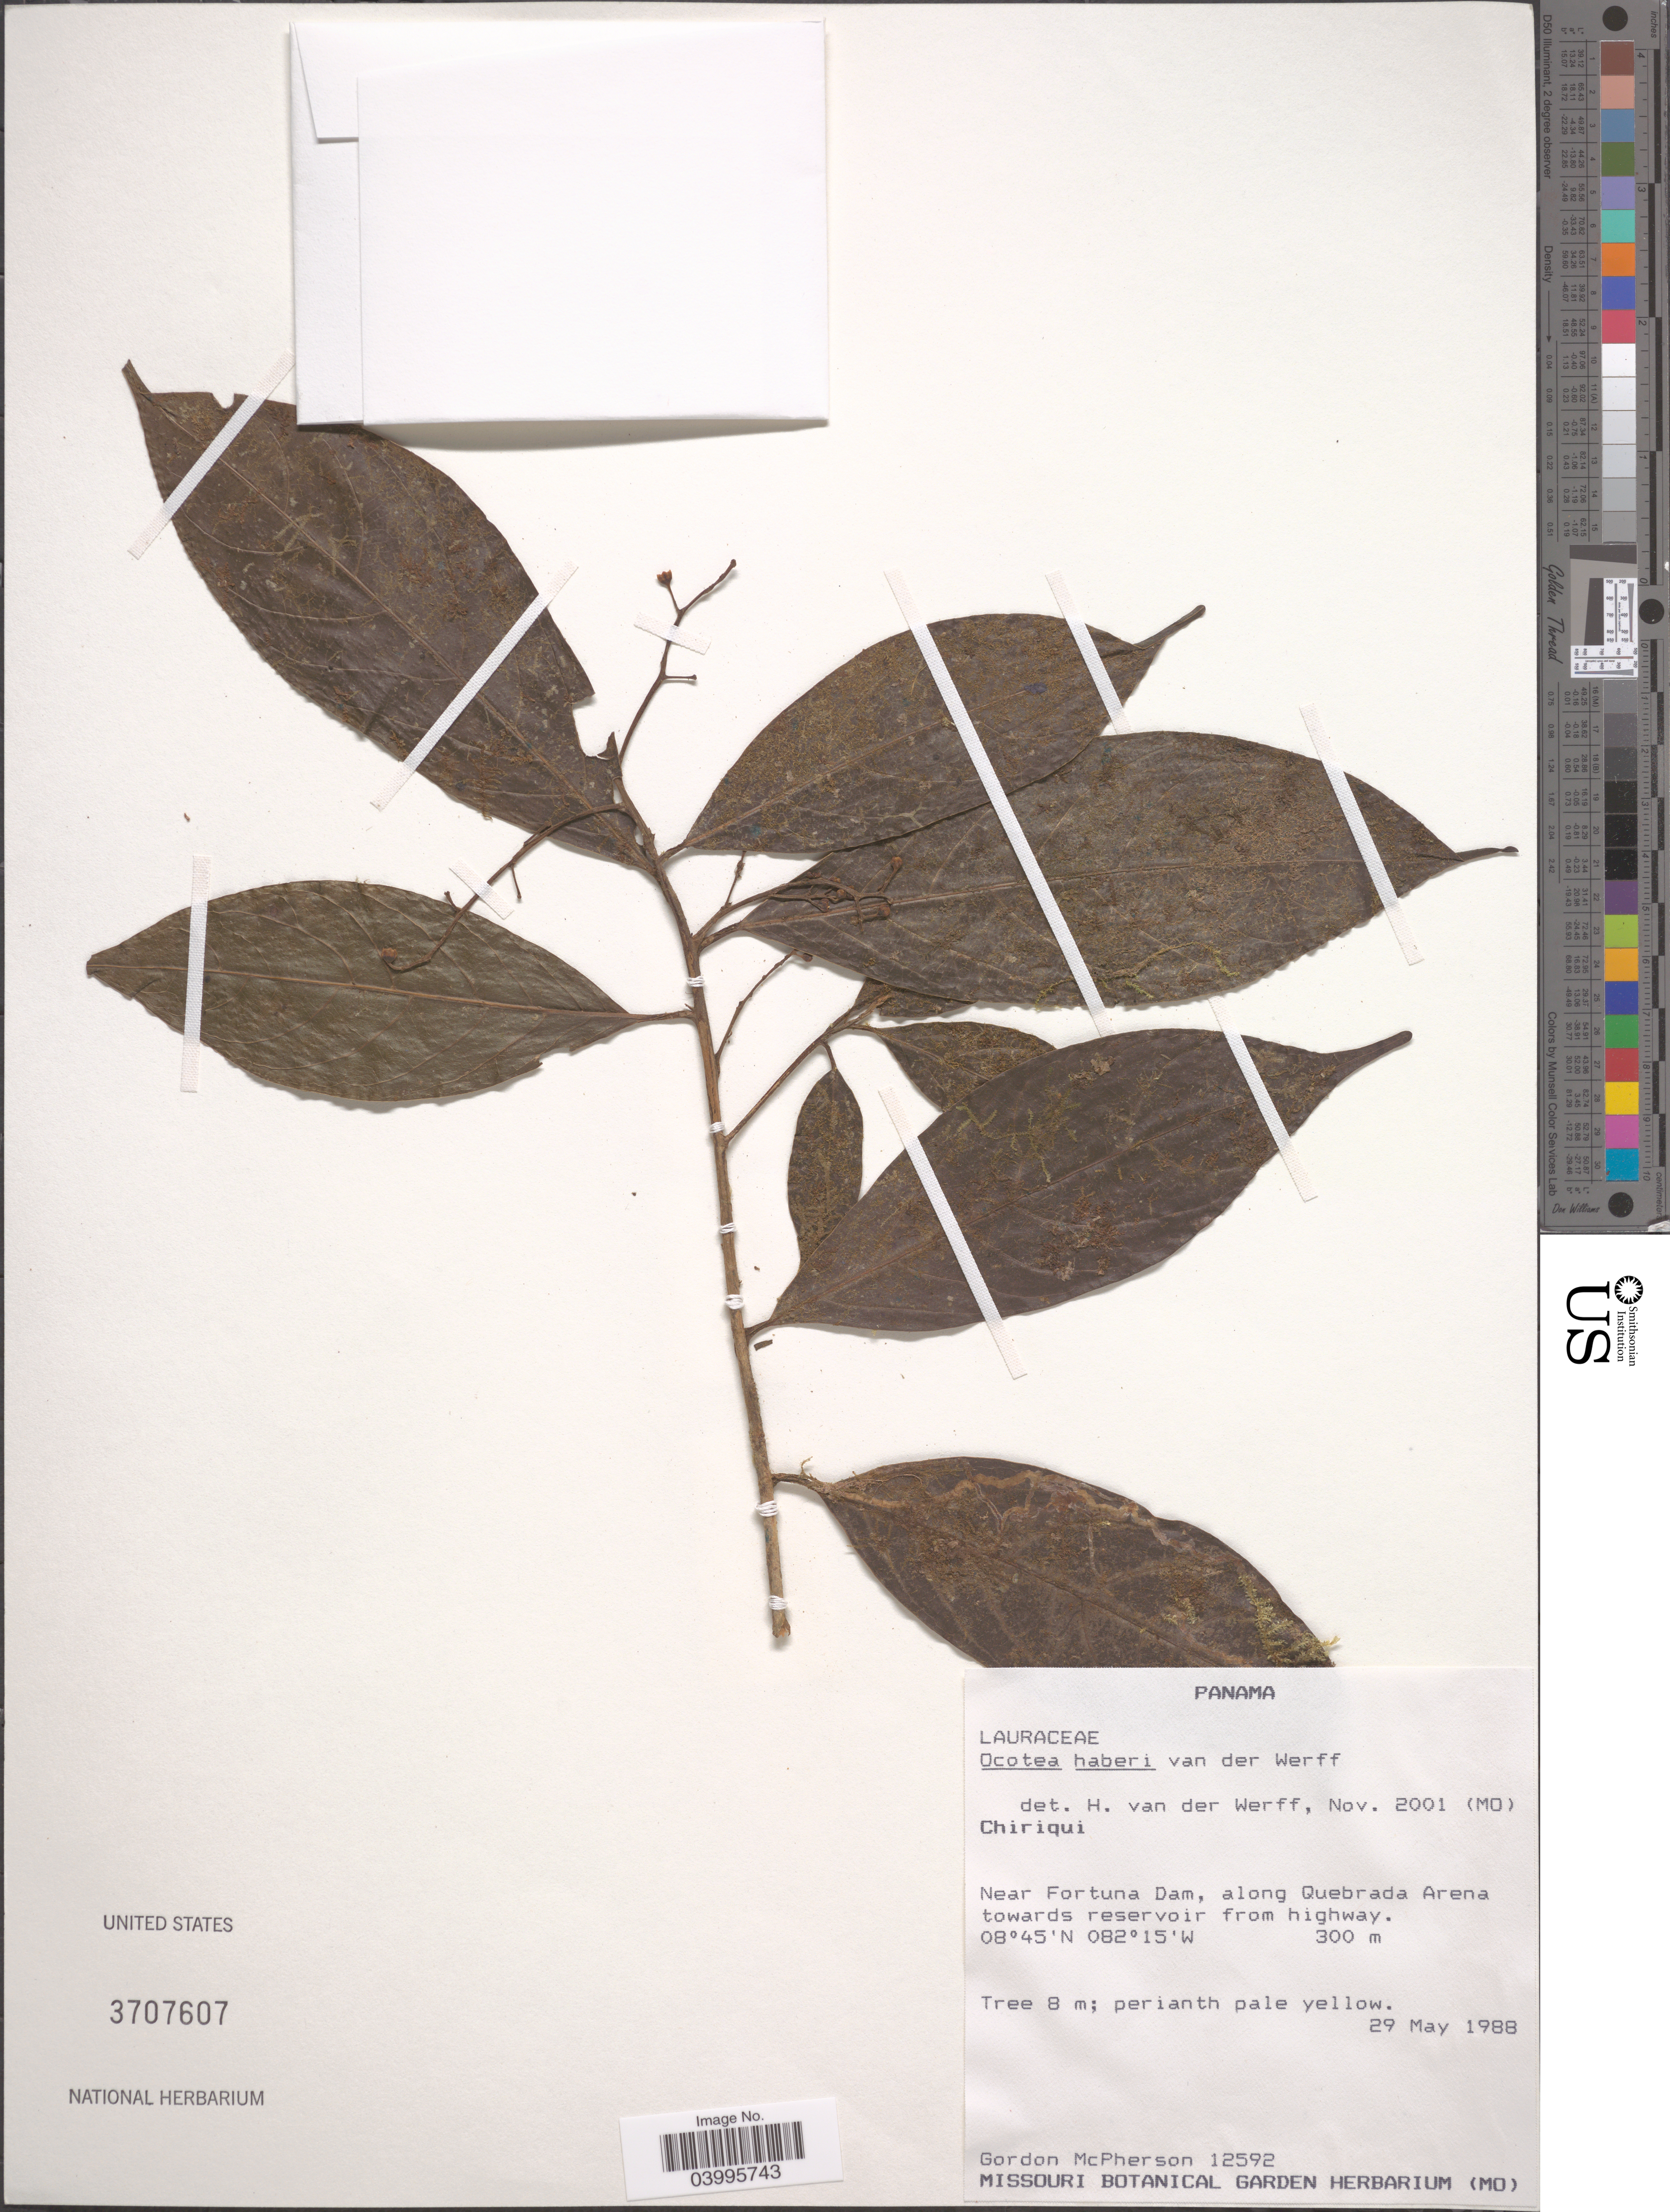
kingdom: Plantae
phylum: Tracheophyta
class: Magnoliopsida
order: Laurales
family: Lauraceae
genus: Ocotea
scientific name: Ocotea haberi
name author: van der Werff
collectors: G. McPherson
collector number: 12592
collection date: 1988-05-29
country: Panama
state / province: Chiriqui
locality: Near Fortuna Dam, along Quebrada Arena towards reservoir from highway.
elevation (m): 300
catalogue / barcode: US 3707607